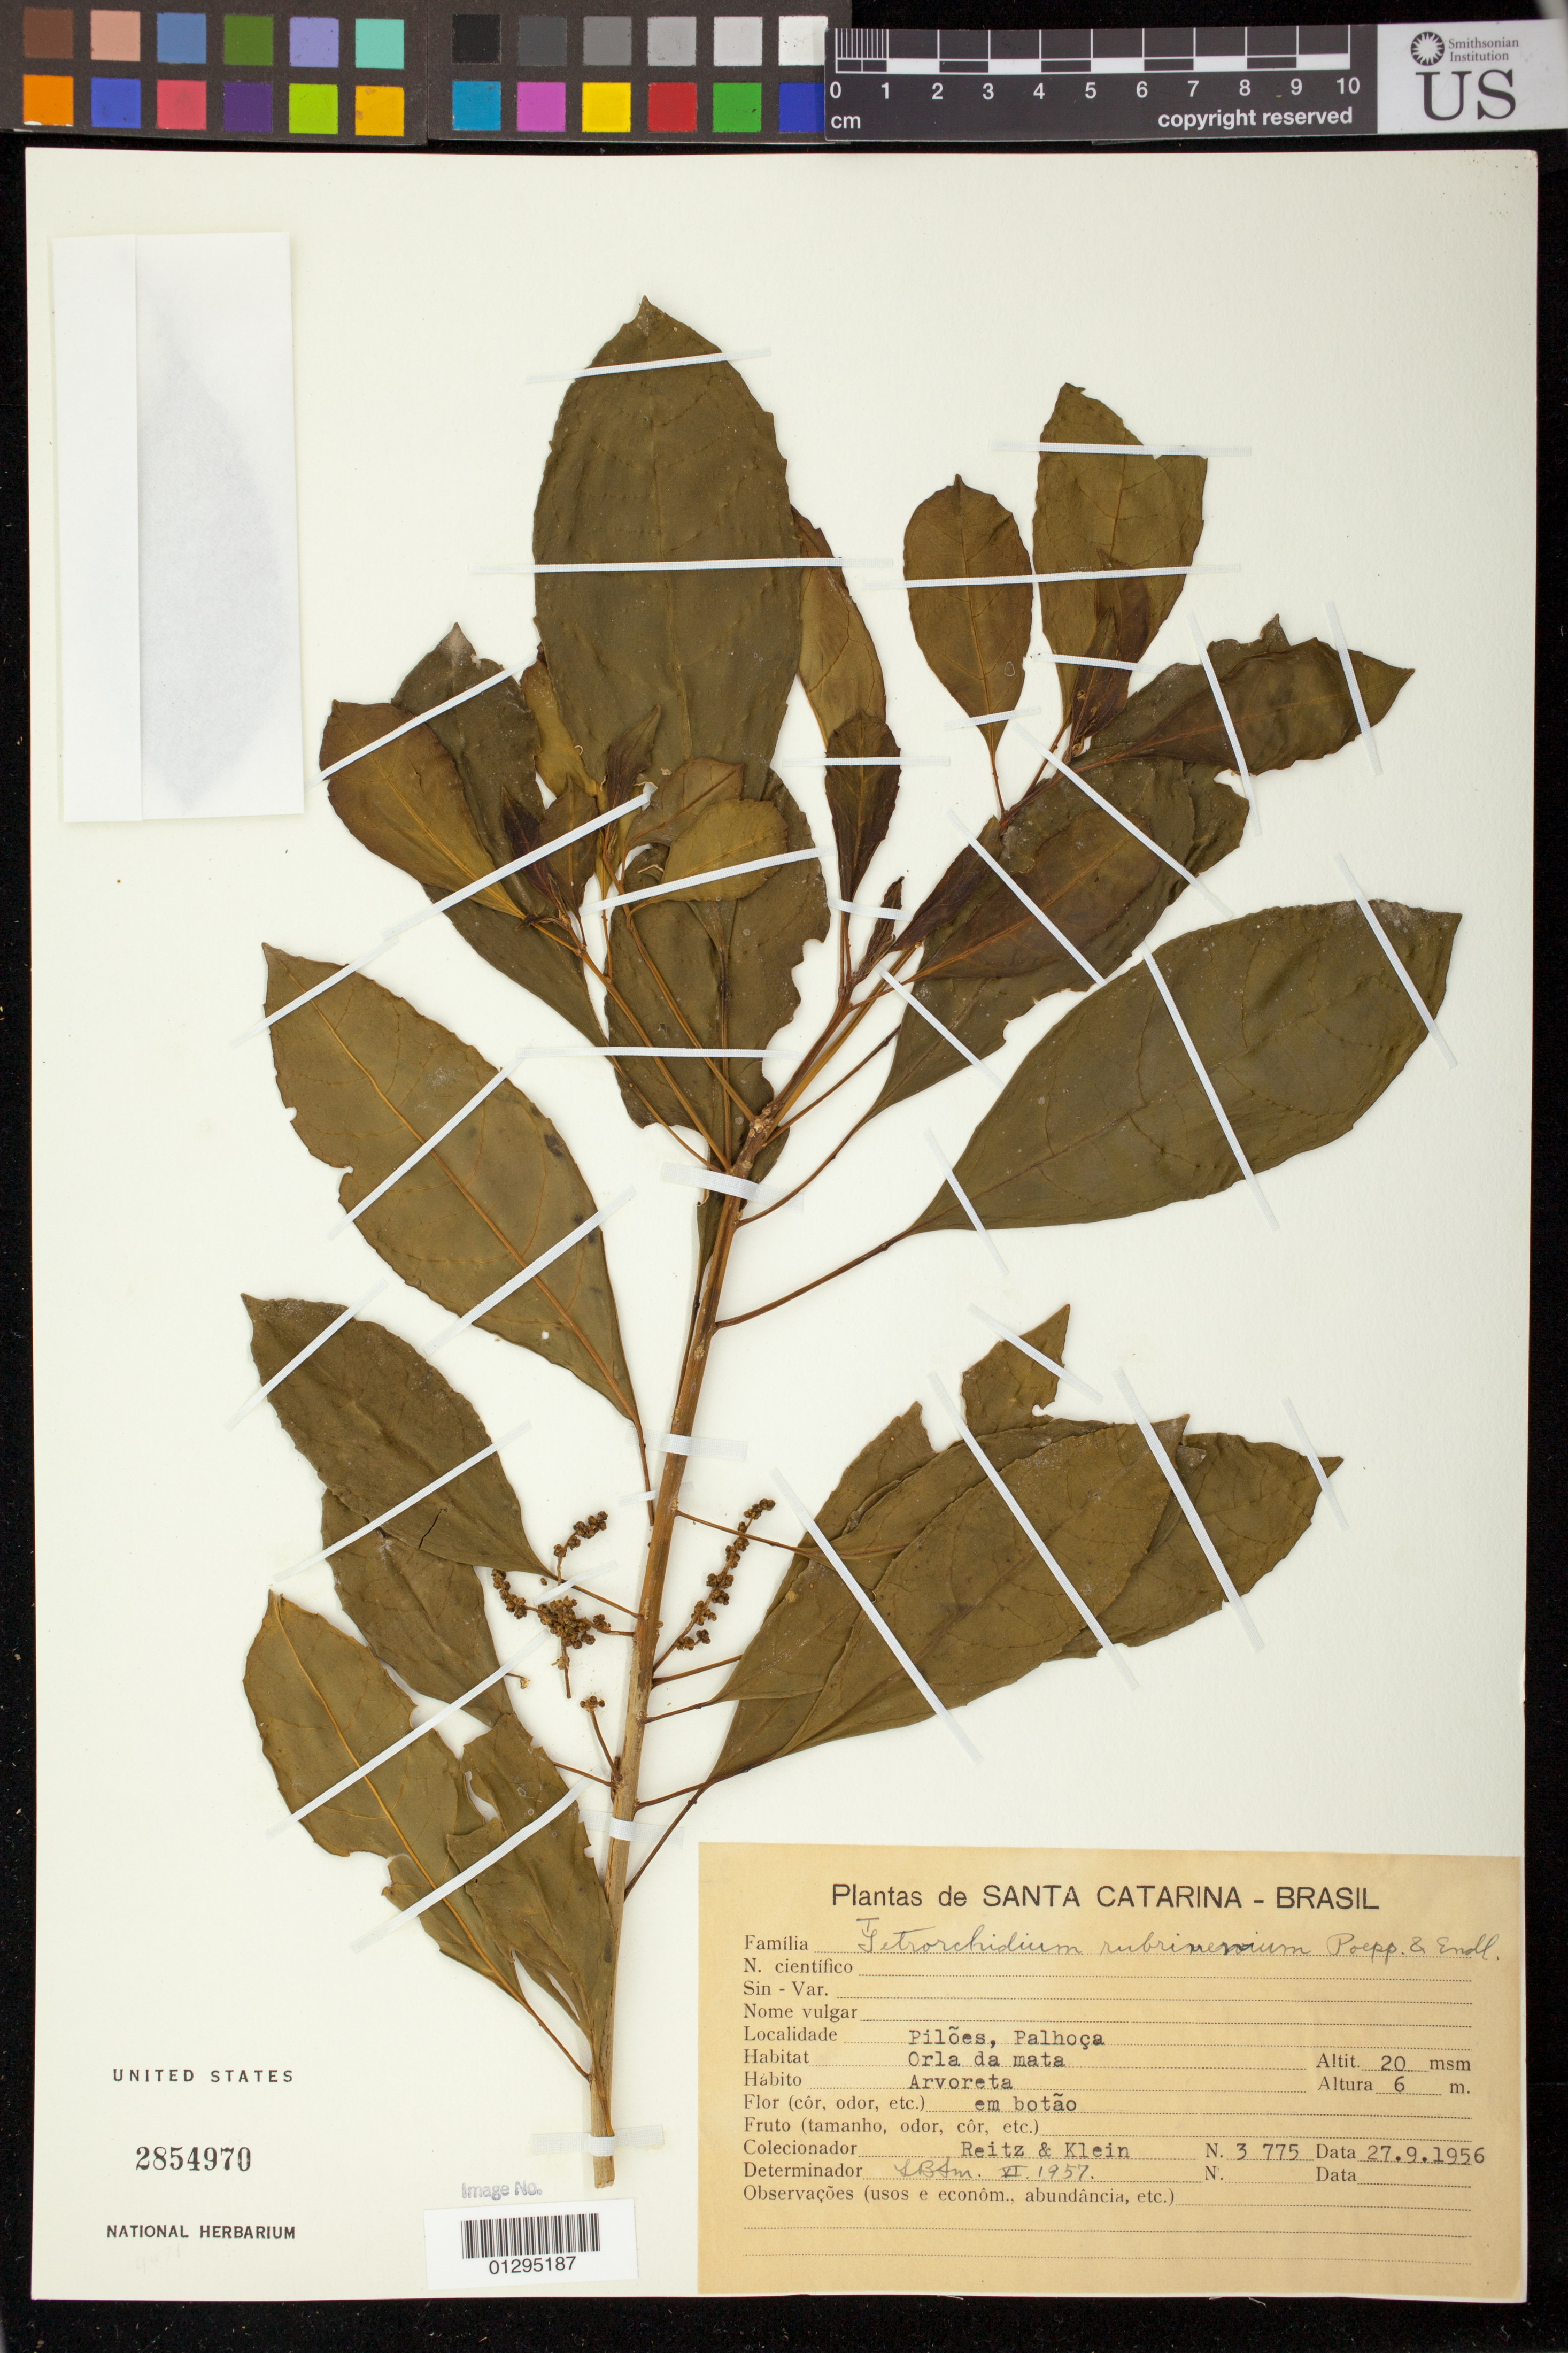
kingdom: Plantae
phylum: Tracheophyta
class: Magnoliopsida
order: Malpighiales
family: Euphorbiaceae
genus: Tetrorchidium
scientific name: Tetrorchidium rubrivenium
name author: Poepp.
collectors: -- Reitz & Klein, --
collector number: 3775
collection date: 1956-09-27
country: Brazil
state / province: Santa Catarina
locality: Piloes, Palhoca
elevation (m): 20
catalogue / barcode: US 2854970